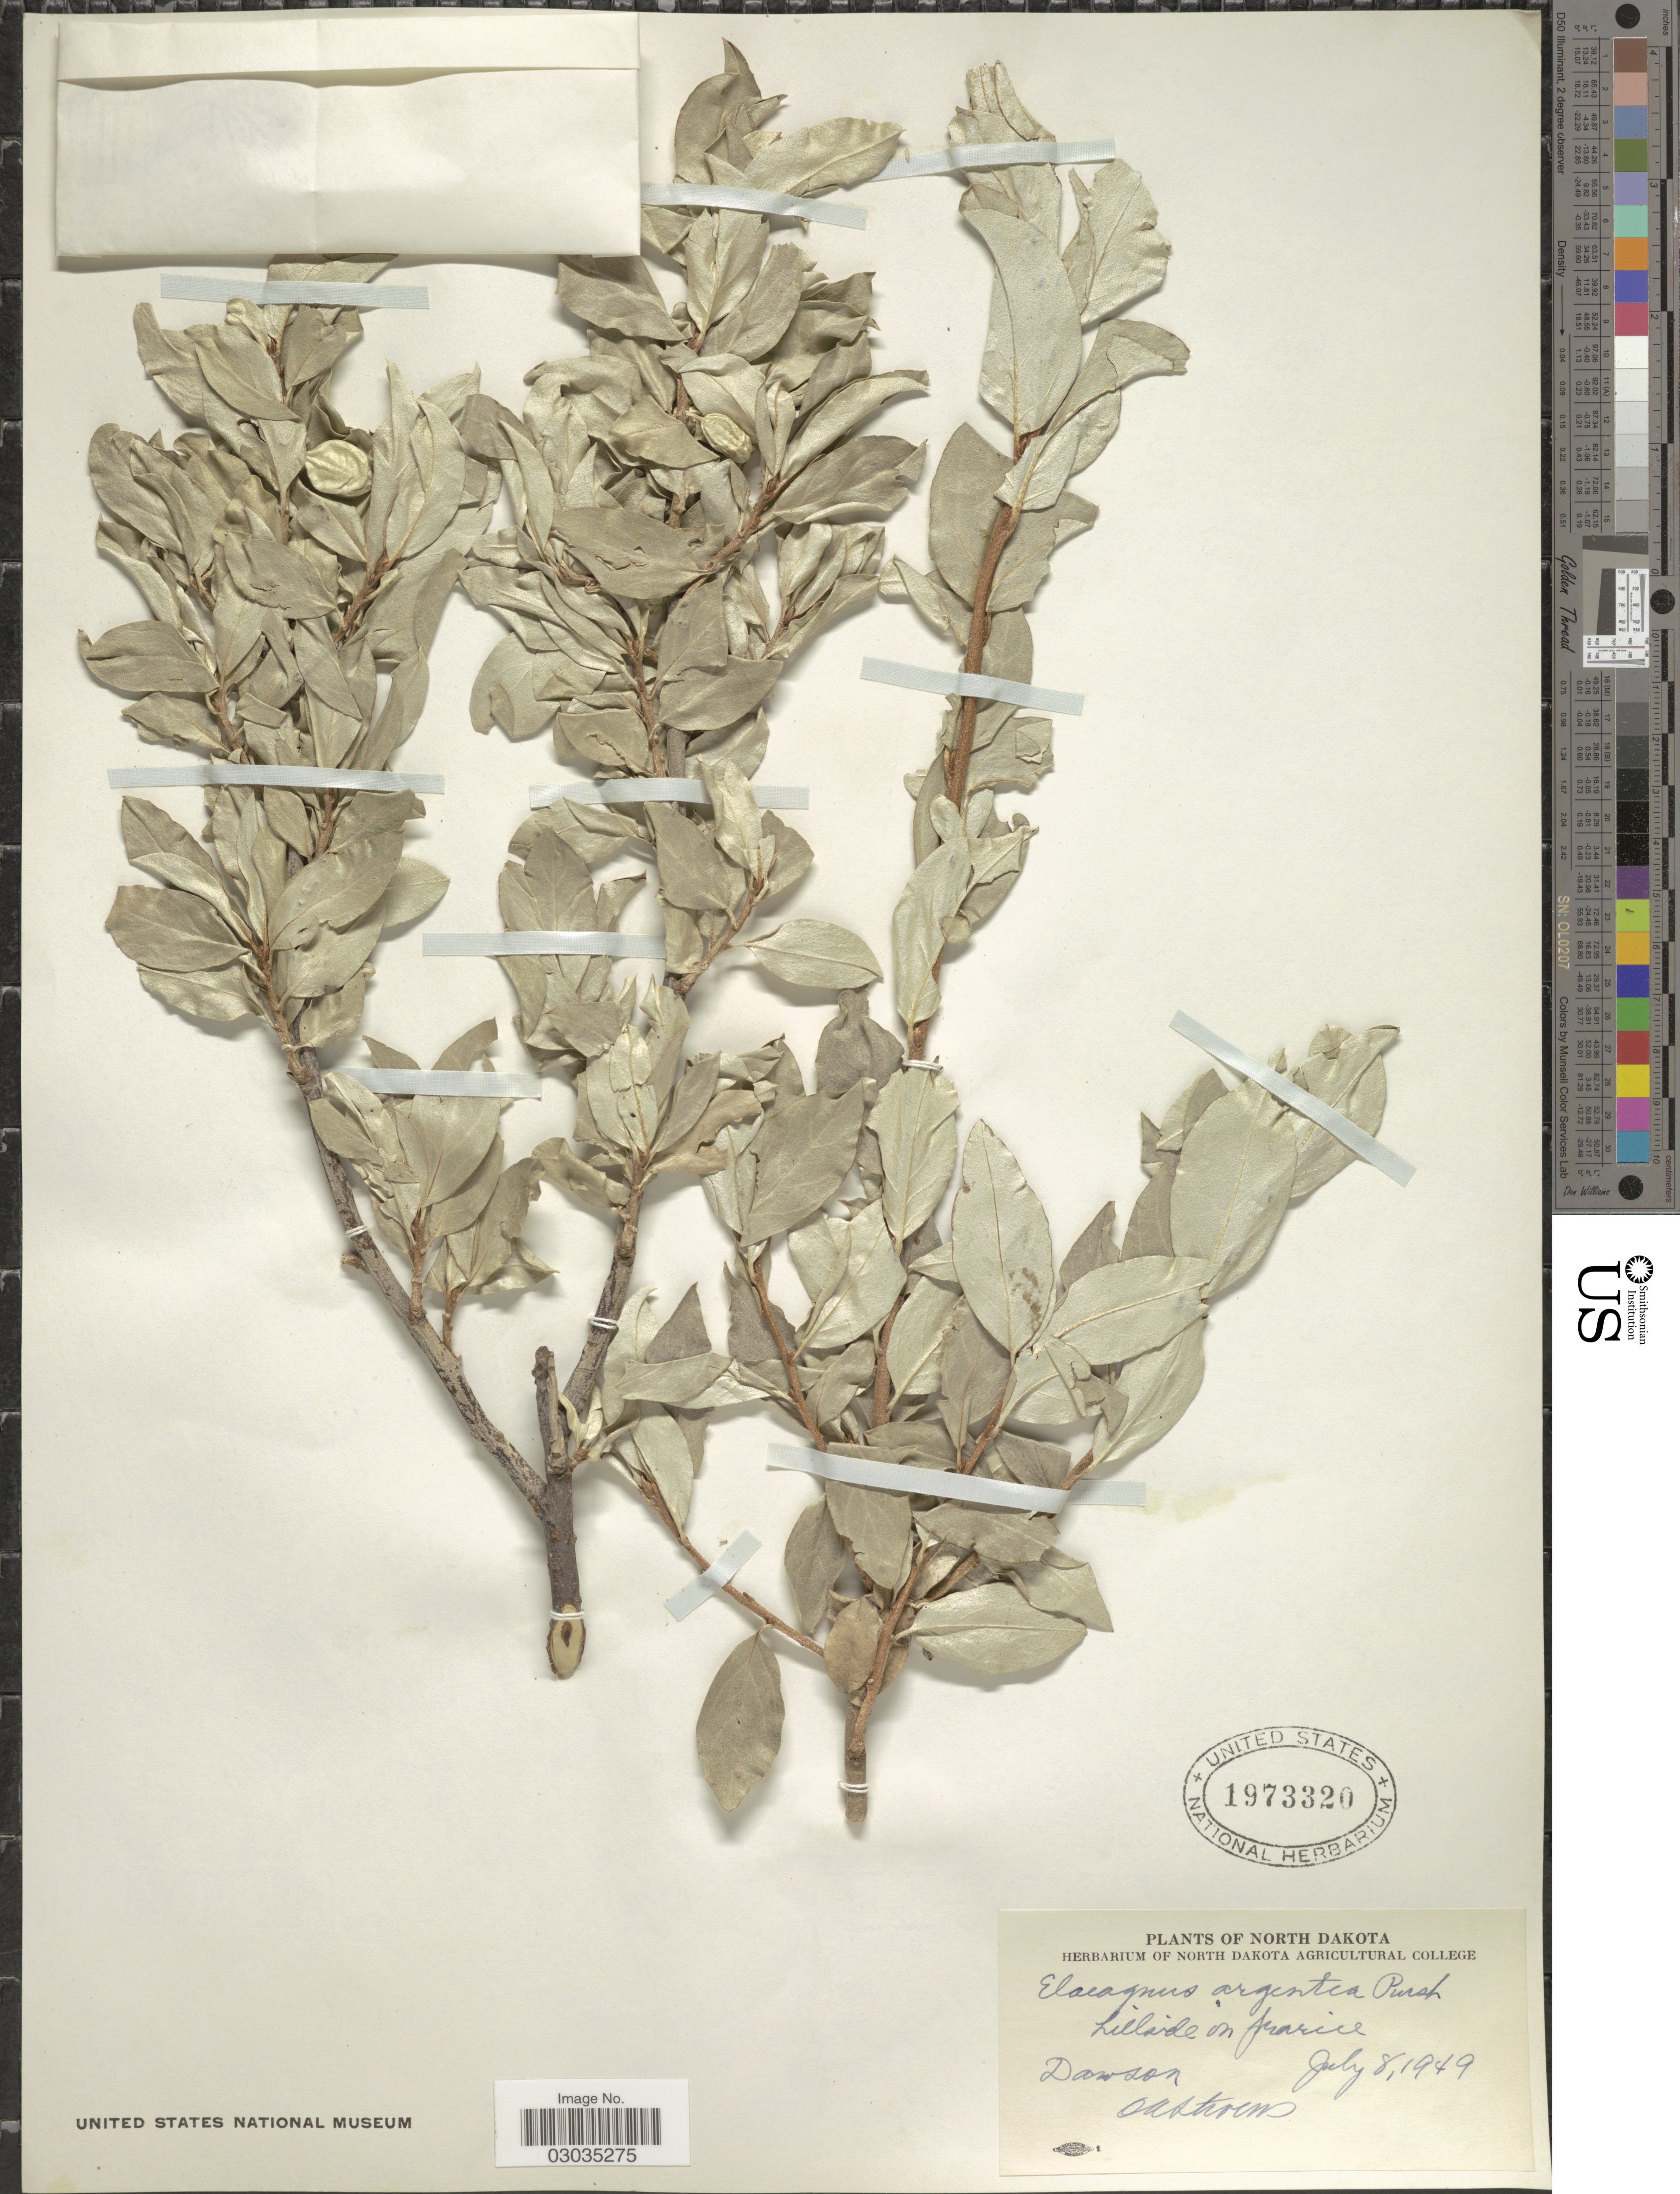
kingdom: Plantae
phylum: Tracheophyta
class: Magnoliopsida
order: Rosales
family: Elaeagnaceae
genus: Elaeagnus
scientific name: Elaeagnus commutata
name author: Bernh. ex Rydb.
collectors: O. A. Stevens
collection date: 1949-07-08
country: United States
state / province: North Dakota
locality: Dawson.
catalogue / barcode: US 1973320